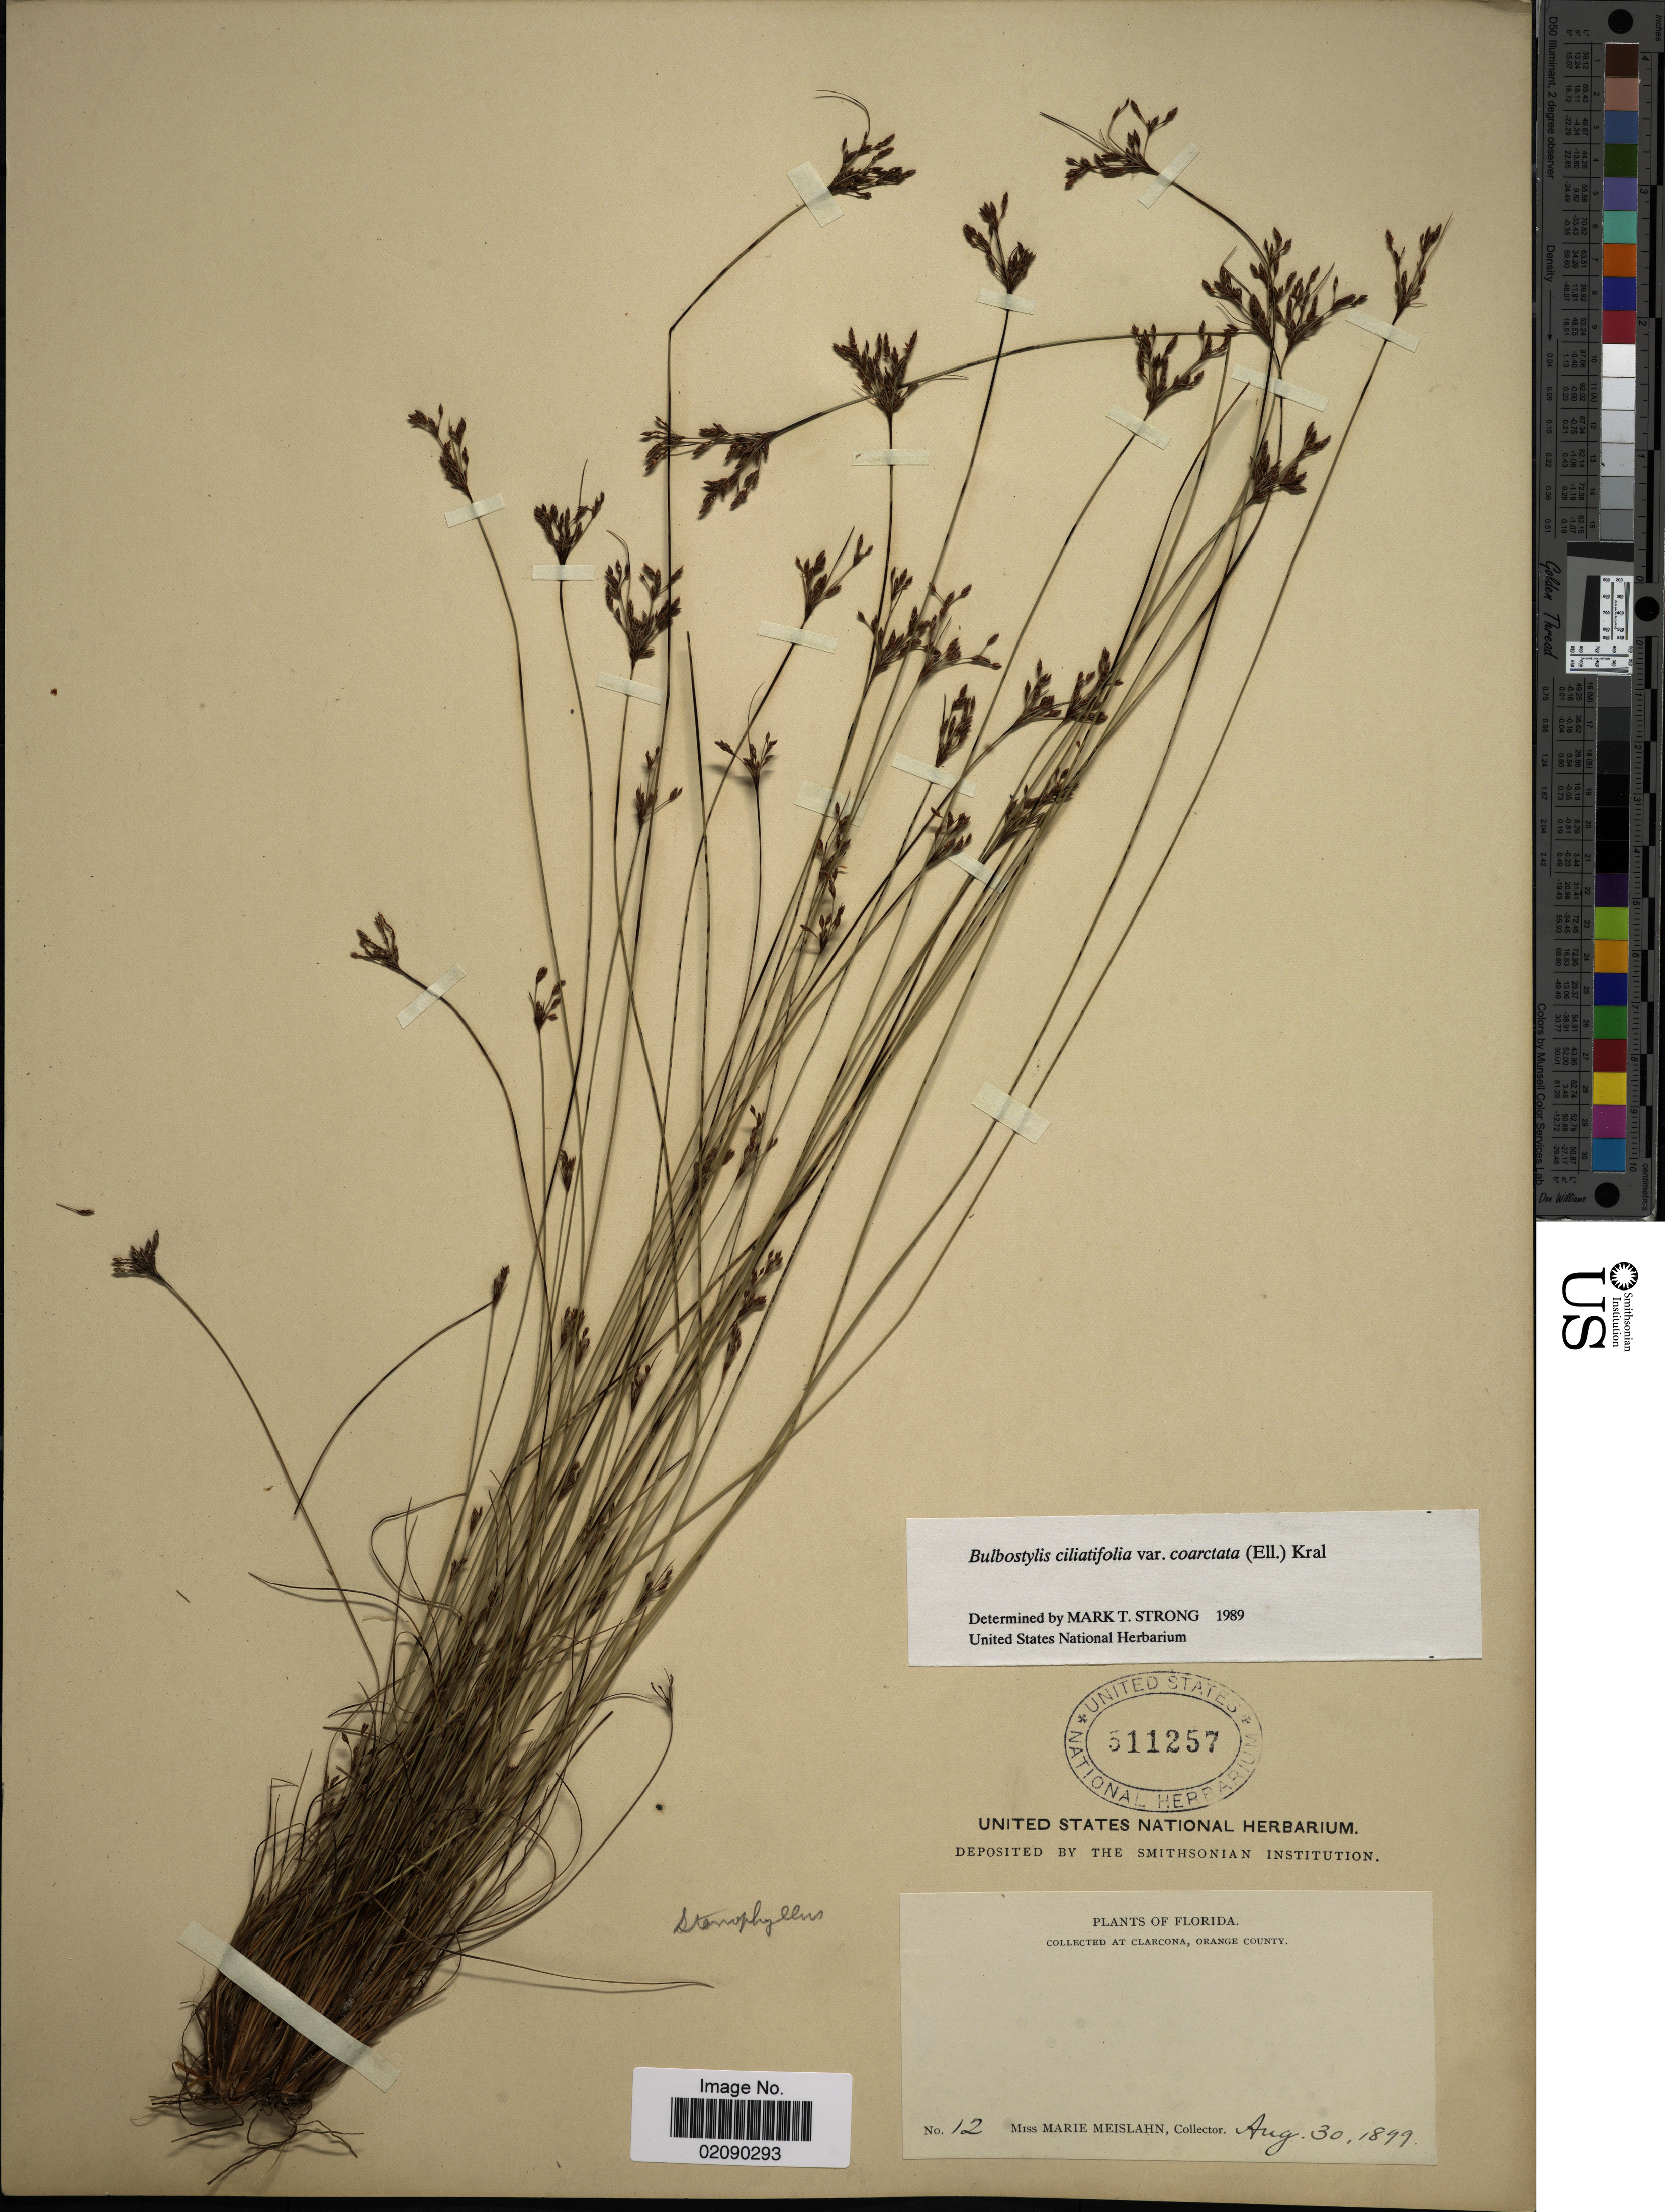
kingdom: Plantae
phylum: Tracheophyta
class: Liliopsida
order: Poales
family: Cyperaceae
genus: Bulbostylis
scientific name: Bulbostylis ciliatifolia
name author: (Elliott) Fernald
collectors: M. Meislahn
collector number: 12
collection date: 1899-08-30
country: United States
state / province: Florida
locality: Clarcona, Orange County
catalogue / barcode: US 511257